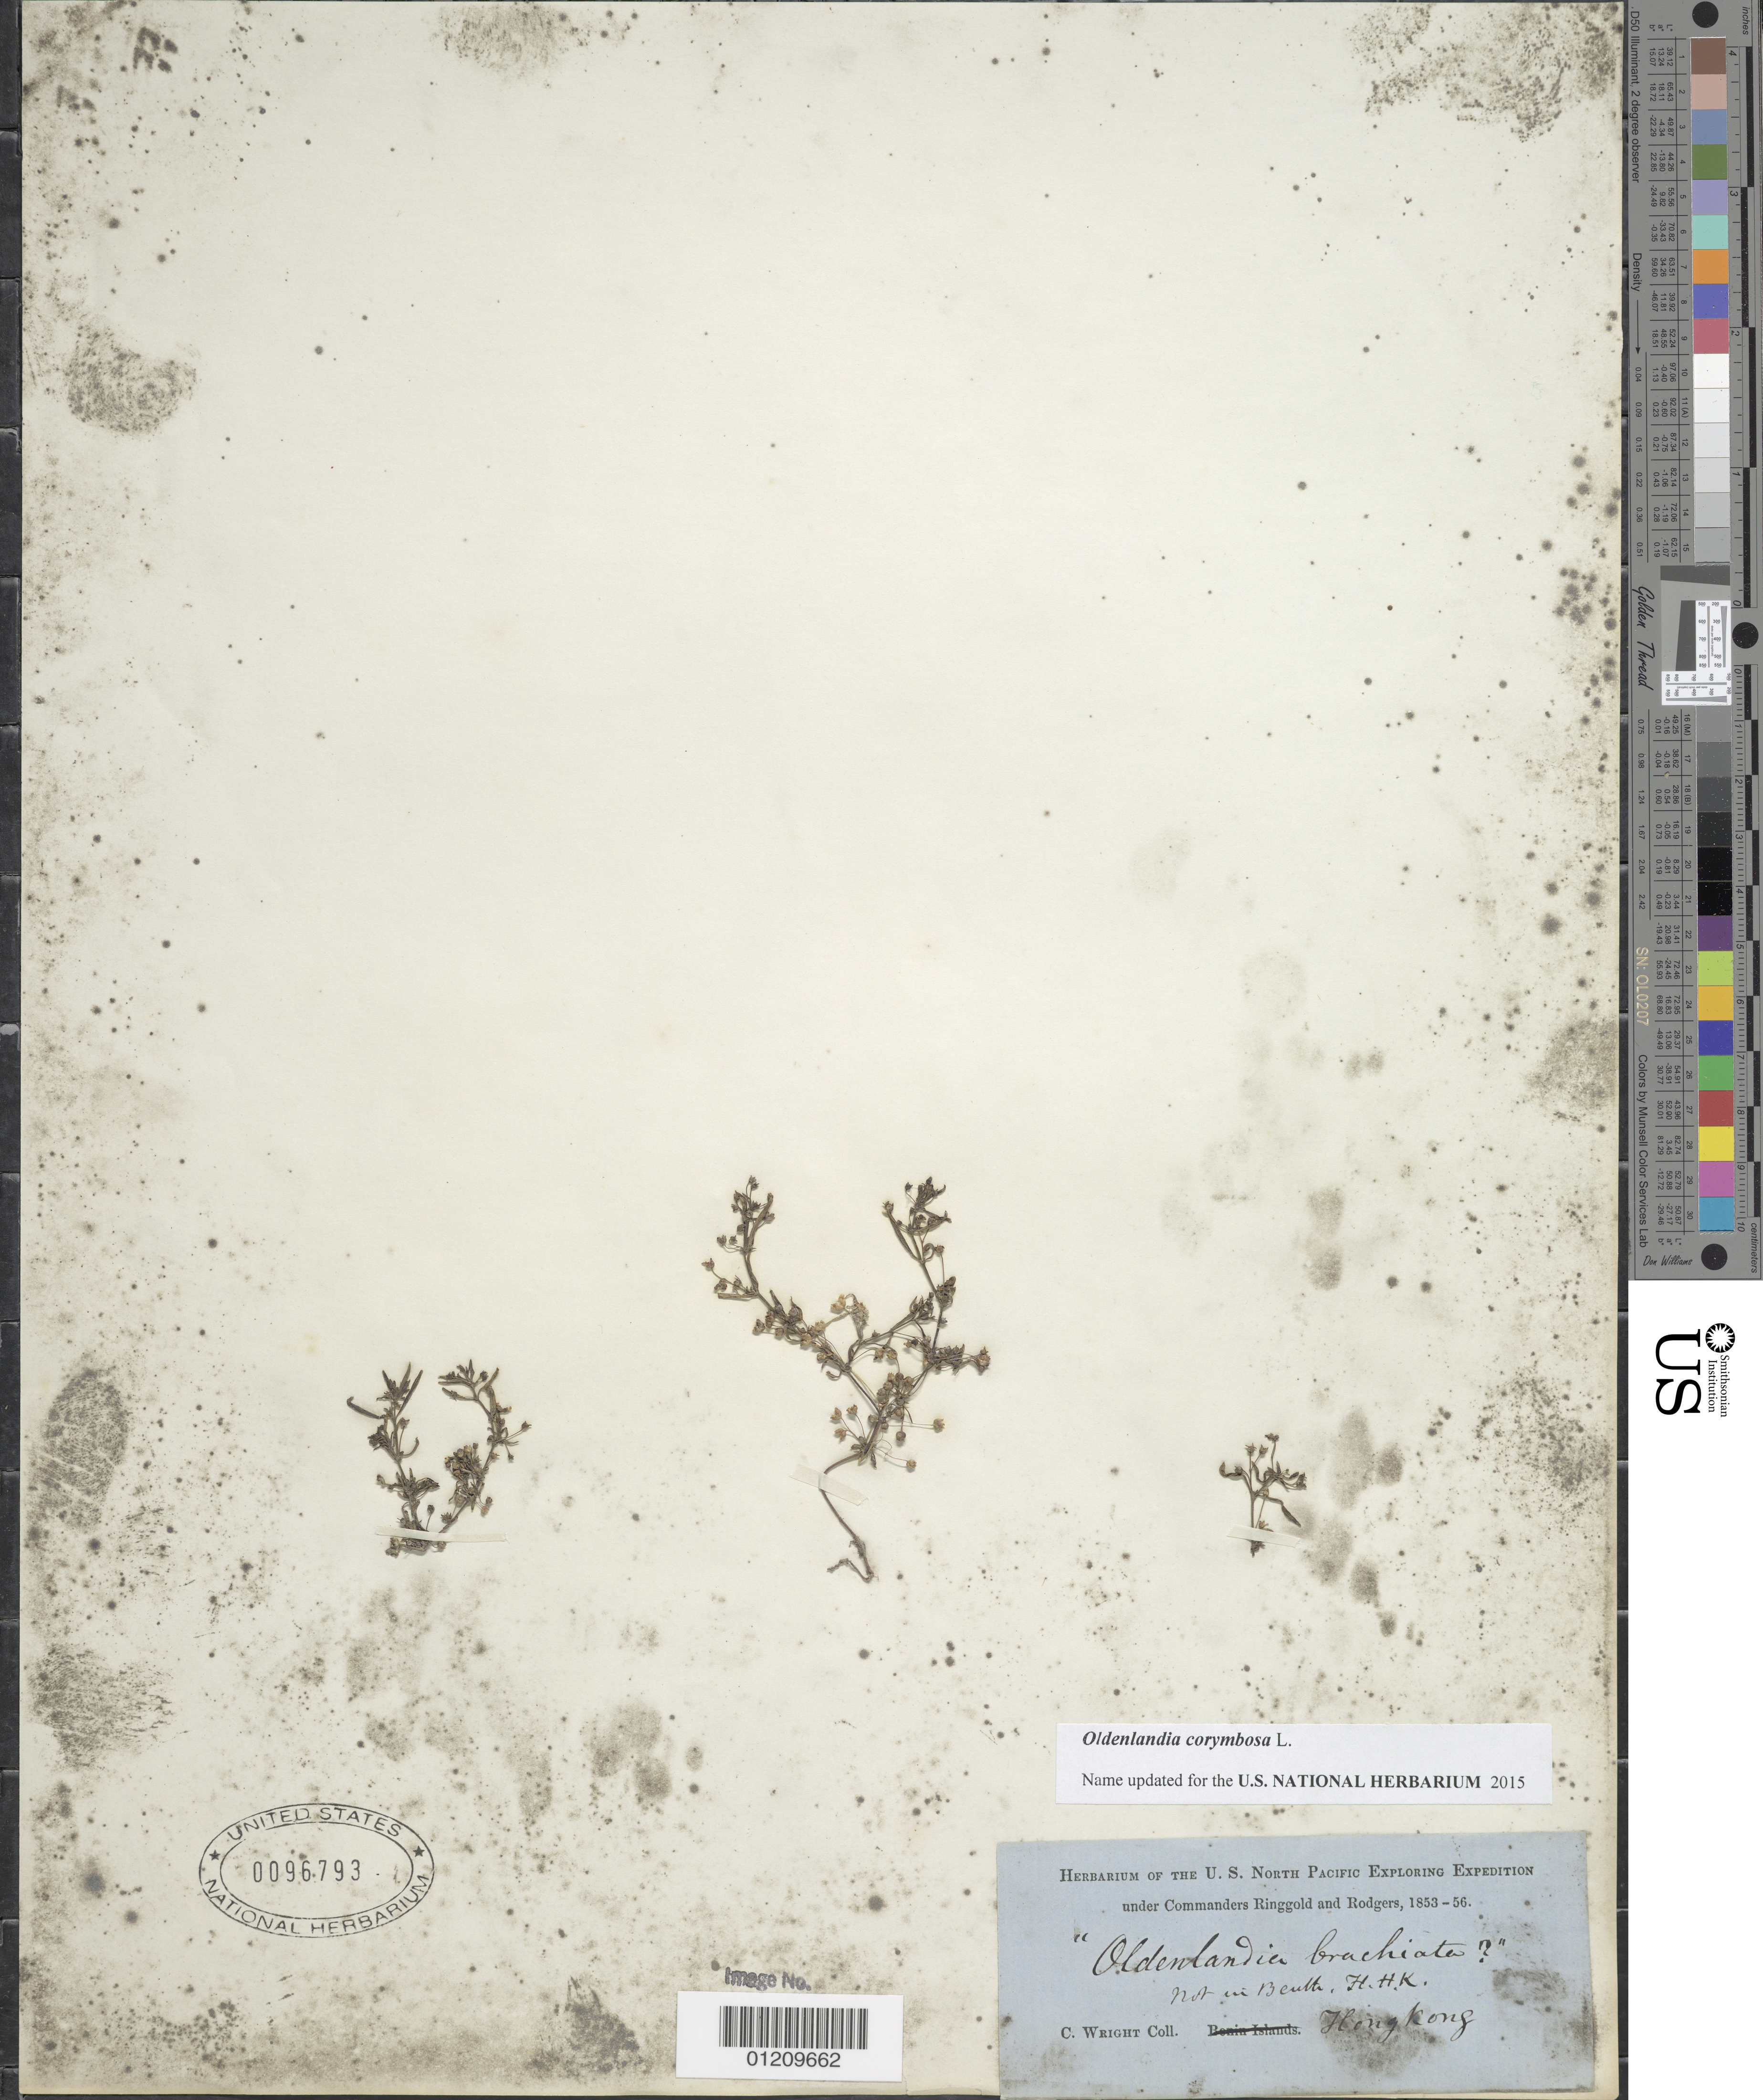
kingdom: Plantae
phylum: Tracheophyta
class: Magnoliopsida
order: Gentianales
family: Rubiaceae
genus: Oldenlandia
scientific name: Oldenlandia brachiata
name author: Hook. f.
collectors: C. Wright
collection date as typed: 1853 to -- --- 1856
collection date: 1853/1856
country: Japan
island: Ryukyu Islands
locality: Loo Choo Islands.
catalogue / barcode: US 96793